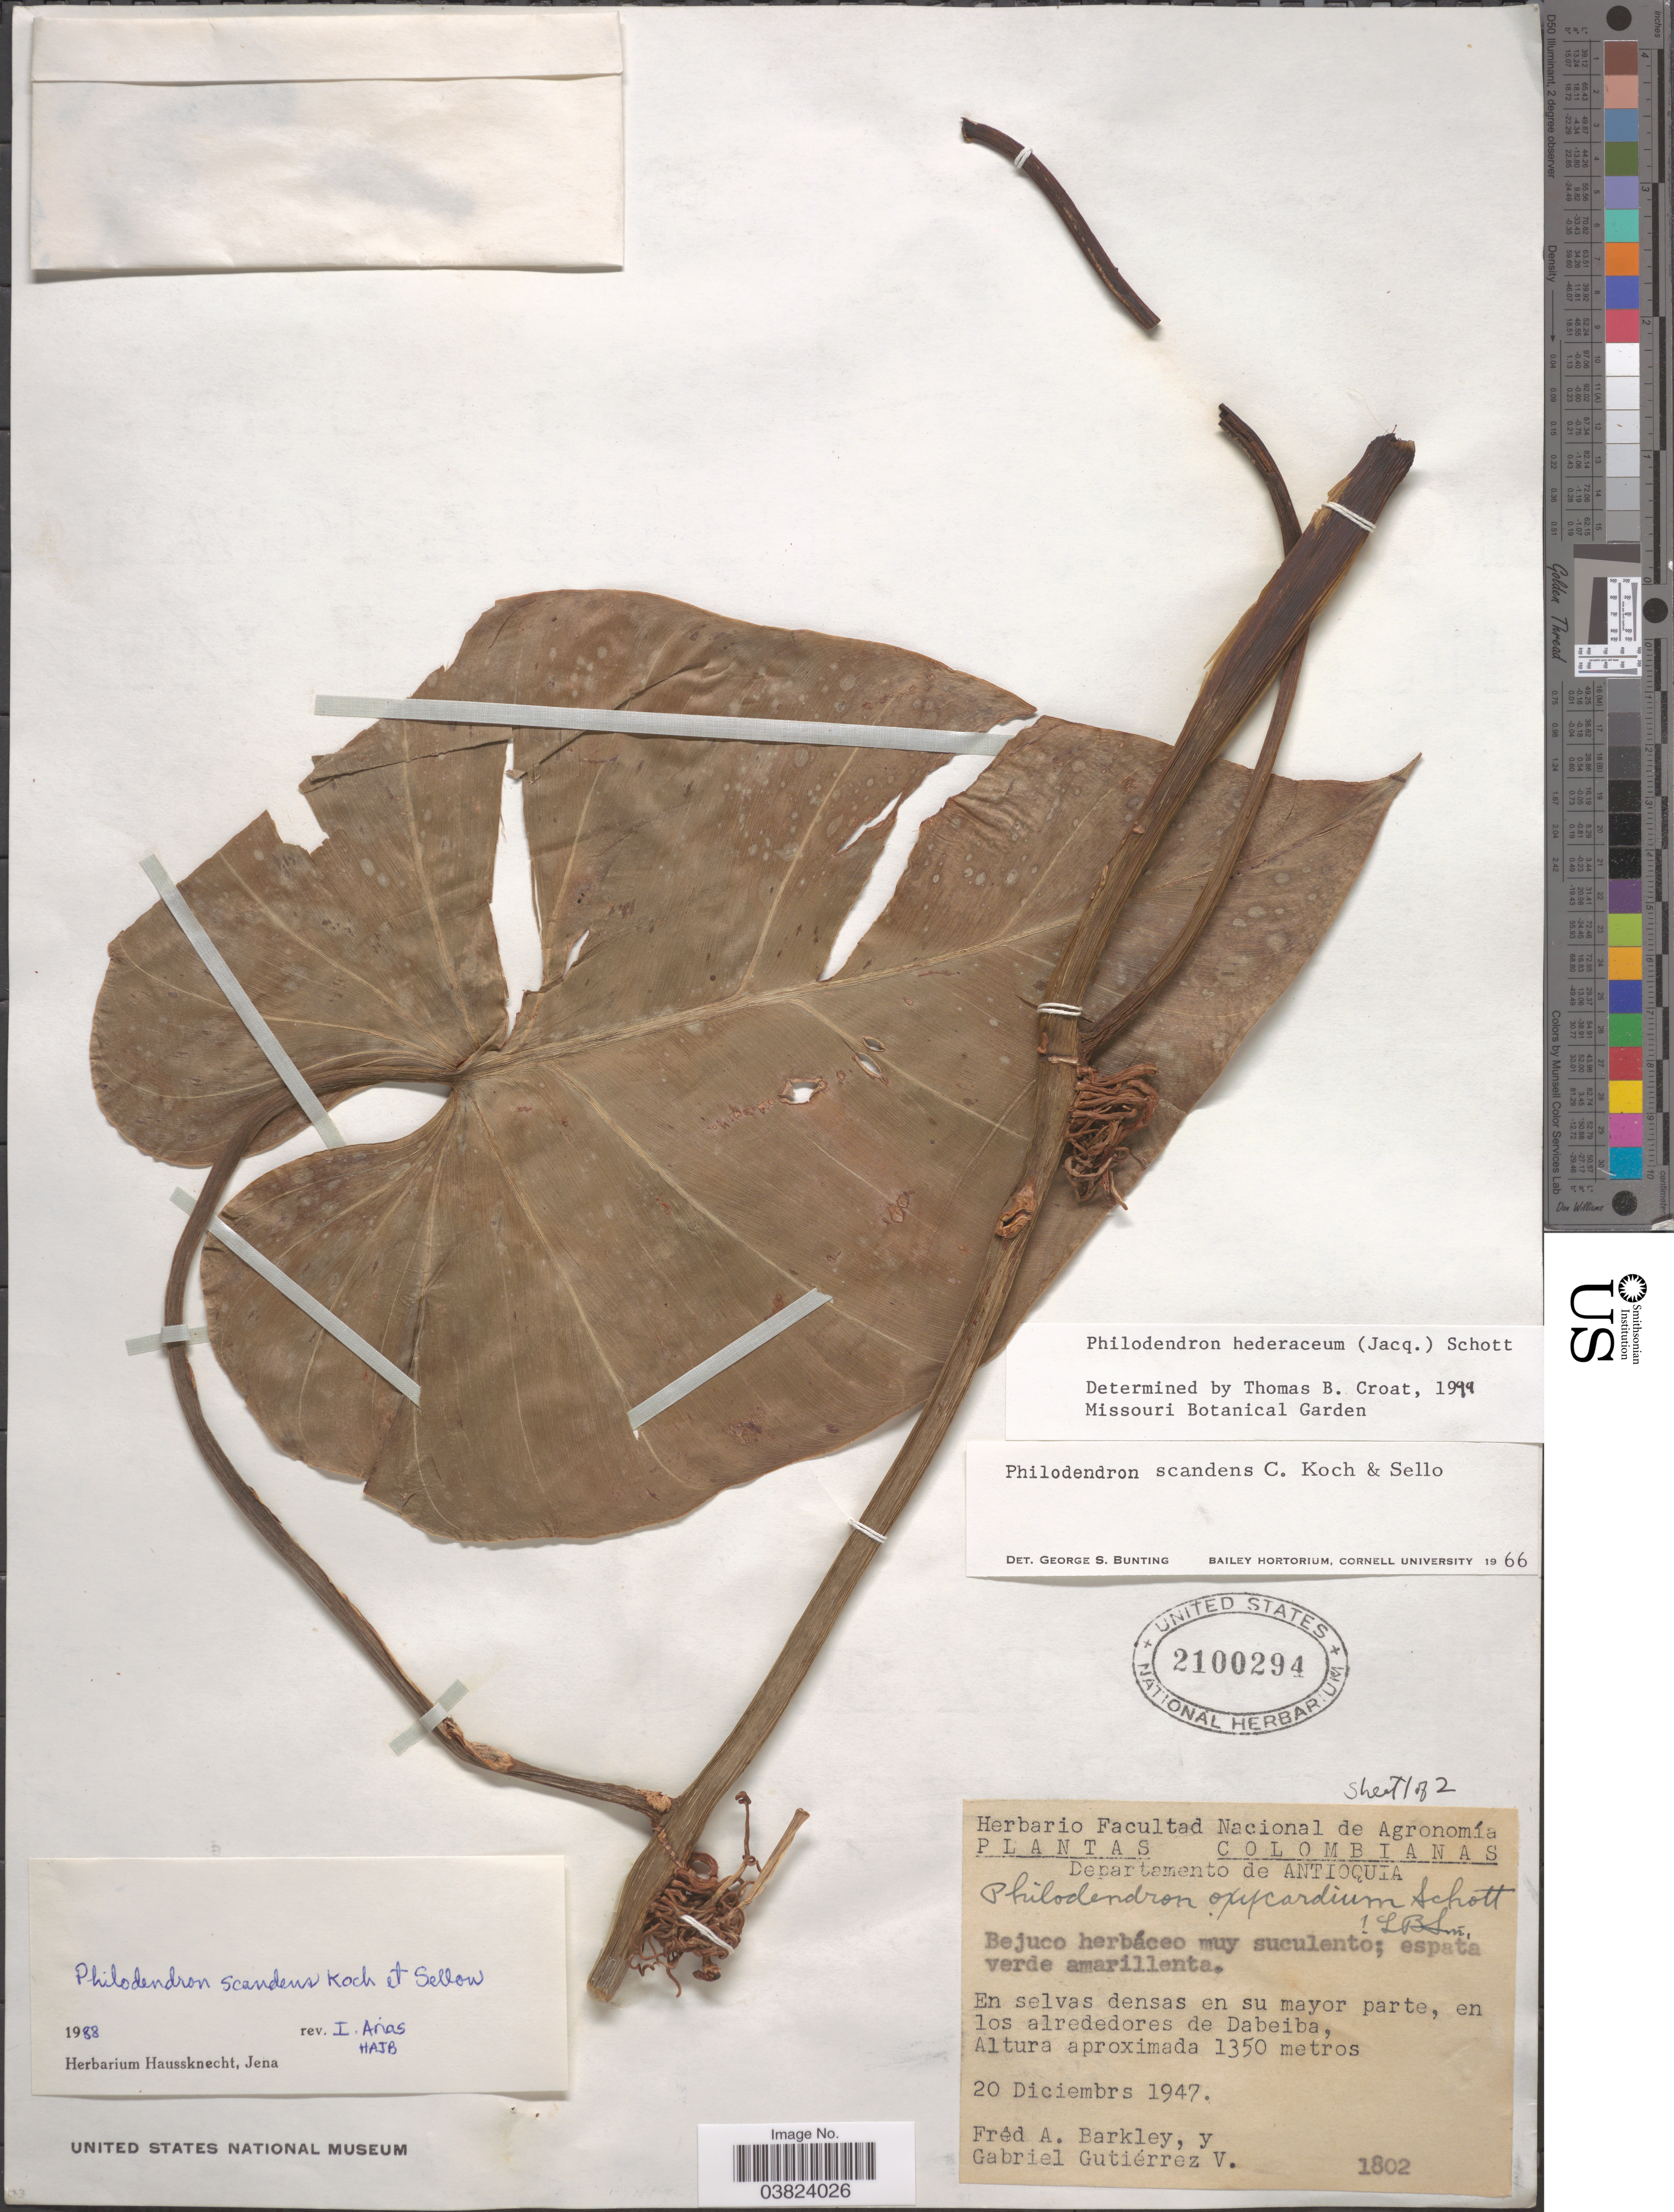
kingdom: Plantae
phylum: Tracheophyta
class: Liliopsida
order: Alismatales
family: Araceae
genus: Philodendron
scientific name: Philodendron hederaceum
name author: (Jacq.) Schott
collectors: F. A. Barkley & G. Gutiérrez V.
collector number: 1802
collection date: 1947-12-20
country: Colombia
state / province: Antioquia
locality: Departamento de Antioquia. En selvas densas en su mayos parte, en los alrededores de Dabeida.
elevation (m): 1350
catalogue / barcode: US 2100294